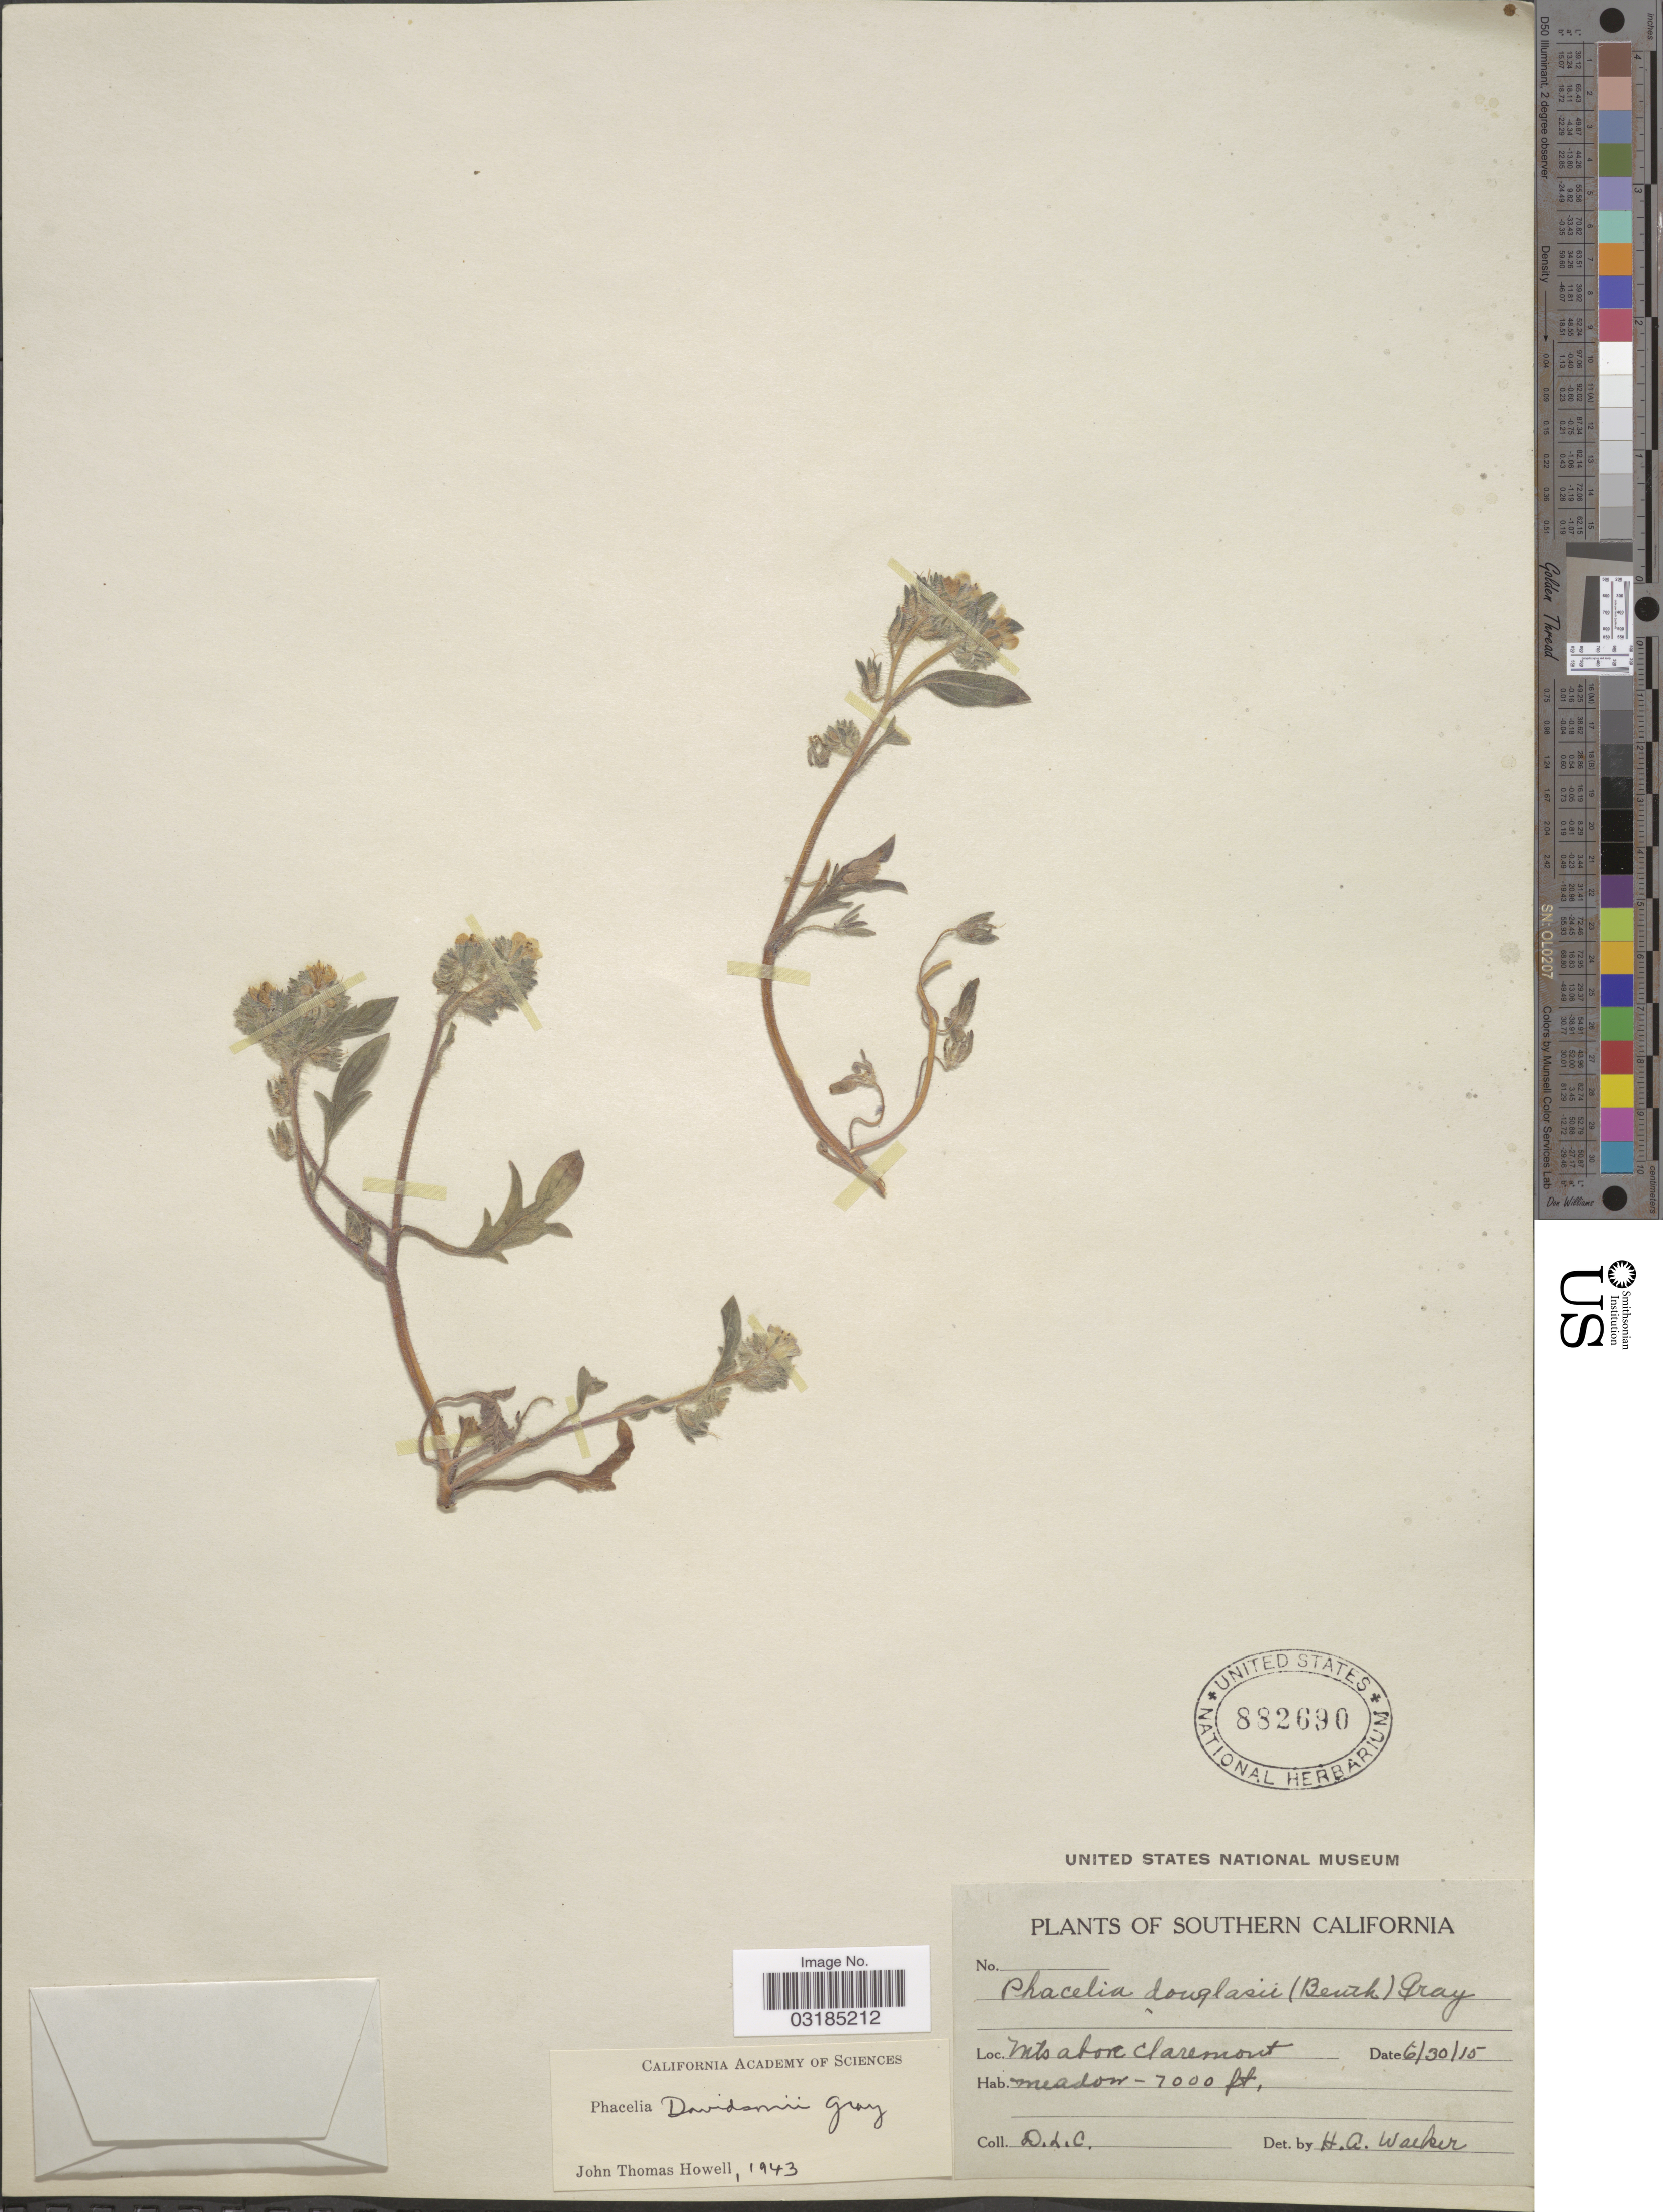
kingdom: Plantae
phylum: Tracheophyta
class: Magnoliopsida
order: Boraginales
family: Hydrophyllaceae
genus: Phacelia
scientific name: Phacelia davidsonii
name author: A. Gray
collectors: D. L. C.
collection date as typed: Transcribed d/m/y: 30/6/15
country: United States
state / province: California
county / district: Los Angeles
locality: Southern California. Mts above Claremont.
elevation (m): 2134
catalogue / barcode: US 882690